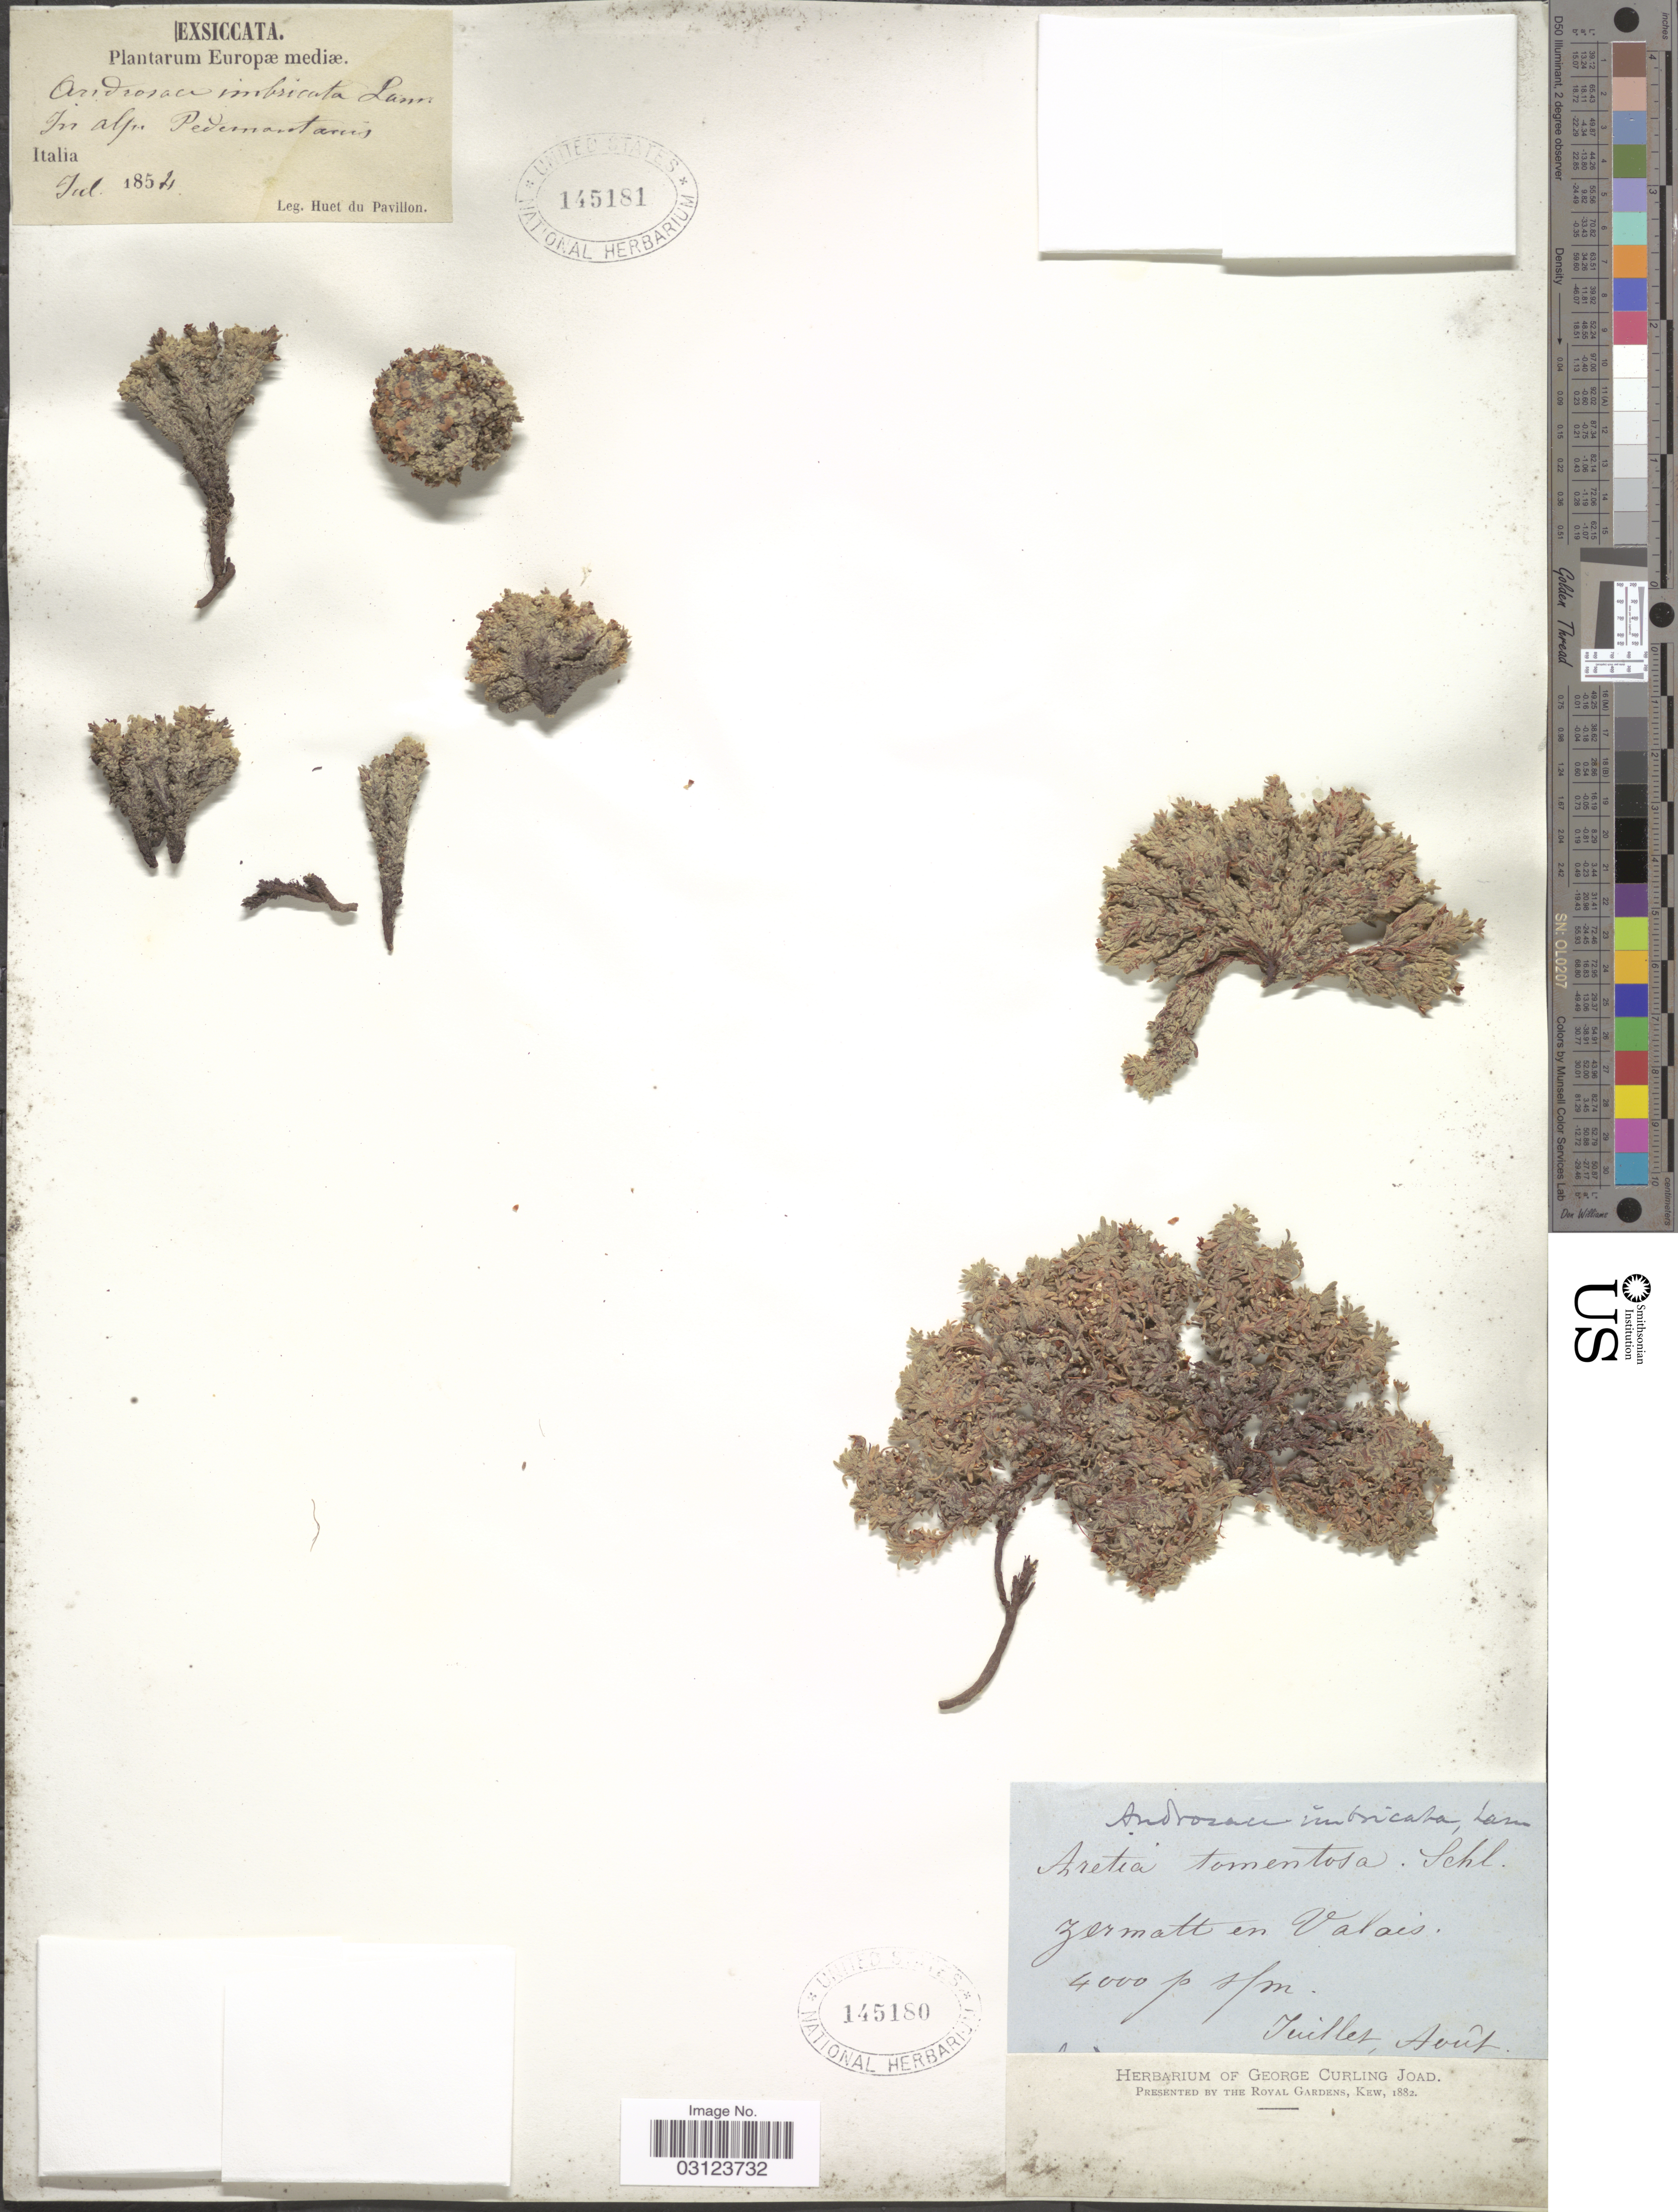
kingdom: Plantae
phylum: Tracheophyta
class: Magnoliopsida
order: Ericales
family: Primulaceae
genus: Androsace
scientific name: Androsace imbricata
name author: Lam.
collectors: ex herb. George Curling Joad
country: Switzerland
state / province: Valais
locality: Zermatt en Valais.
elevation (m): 4000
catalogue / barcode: US 145180